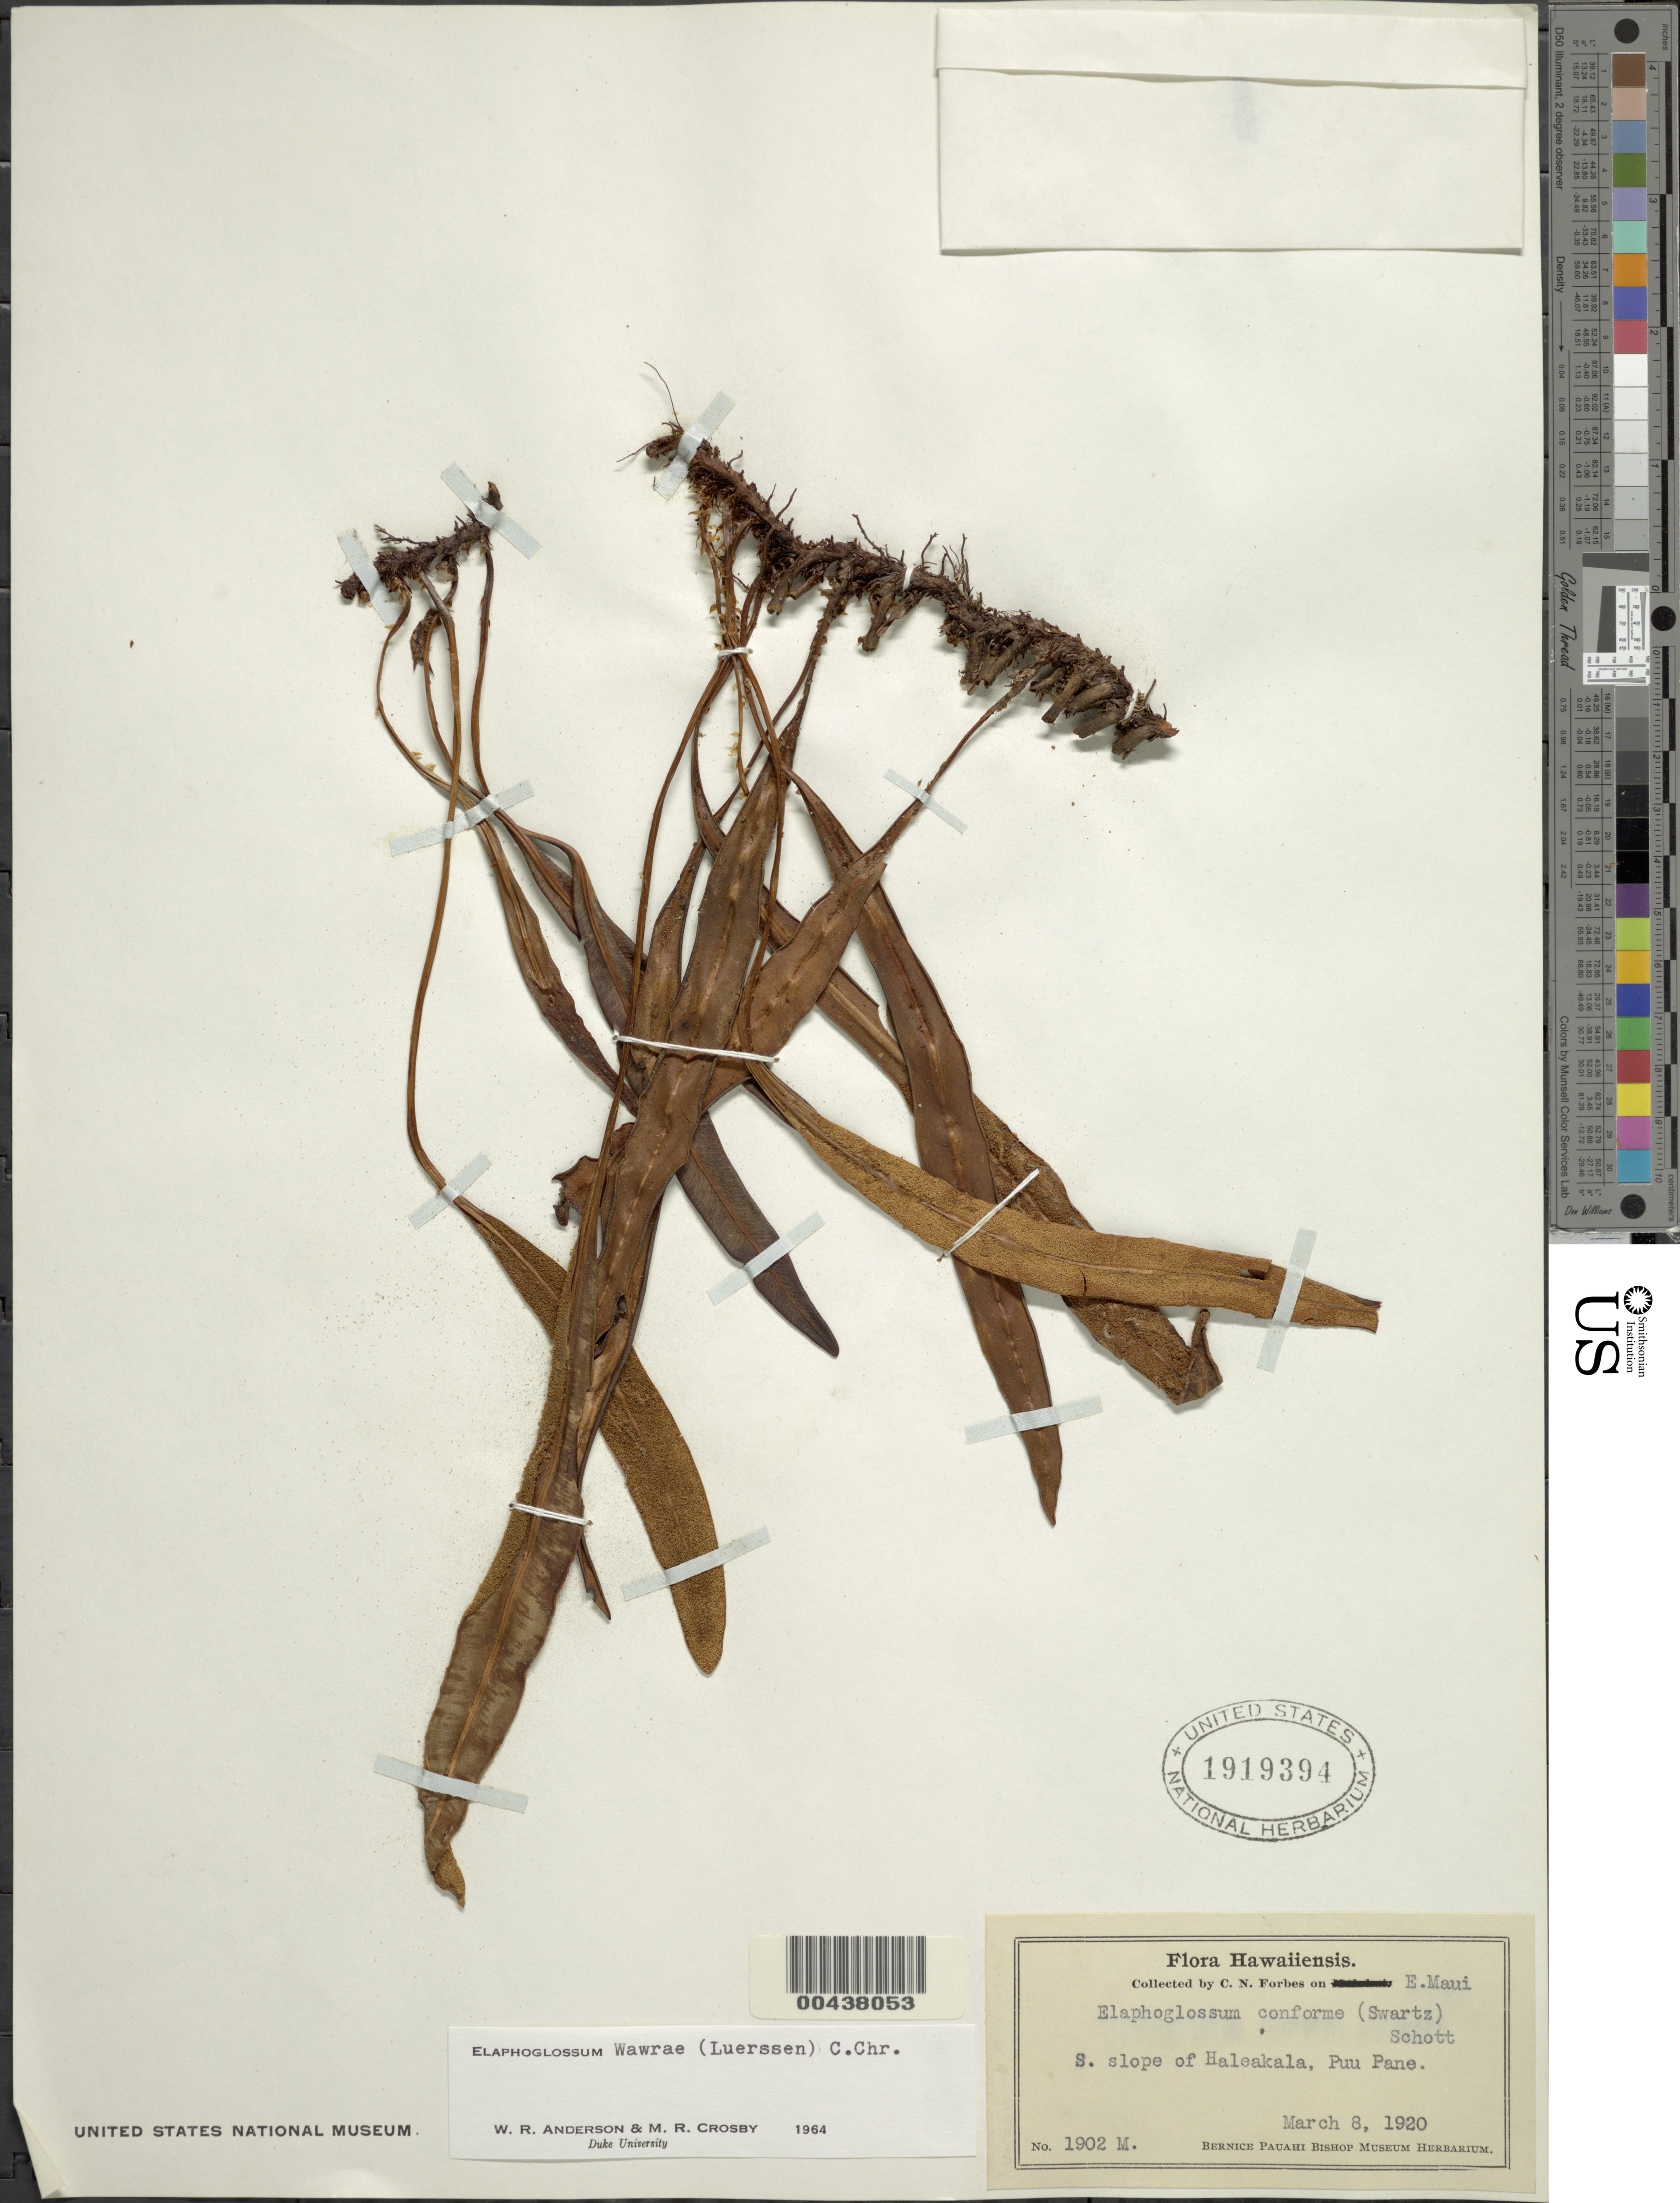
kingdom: Plantae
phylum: Tracheophyta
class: Polypodiopsida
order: Polypodiales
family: Dryopteridaceae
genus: Elaphoglossum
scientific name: Elaphoglossum wawrae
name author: (Luerss.) C. Chr.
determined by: Anderson, W. R.; Crosby, M.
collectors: C. N. Forbes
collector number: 1902.M.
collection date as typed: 8 Mar 1920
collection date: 1920-03-08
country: United States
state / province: Hawaii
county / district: Maui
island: Maui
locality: S slope of Haleakala, Puu Pane, E Maui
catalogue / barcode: US 1919394